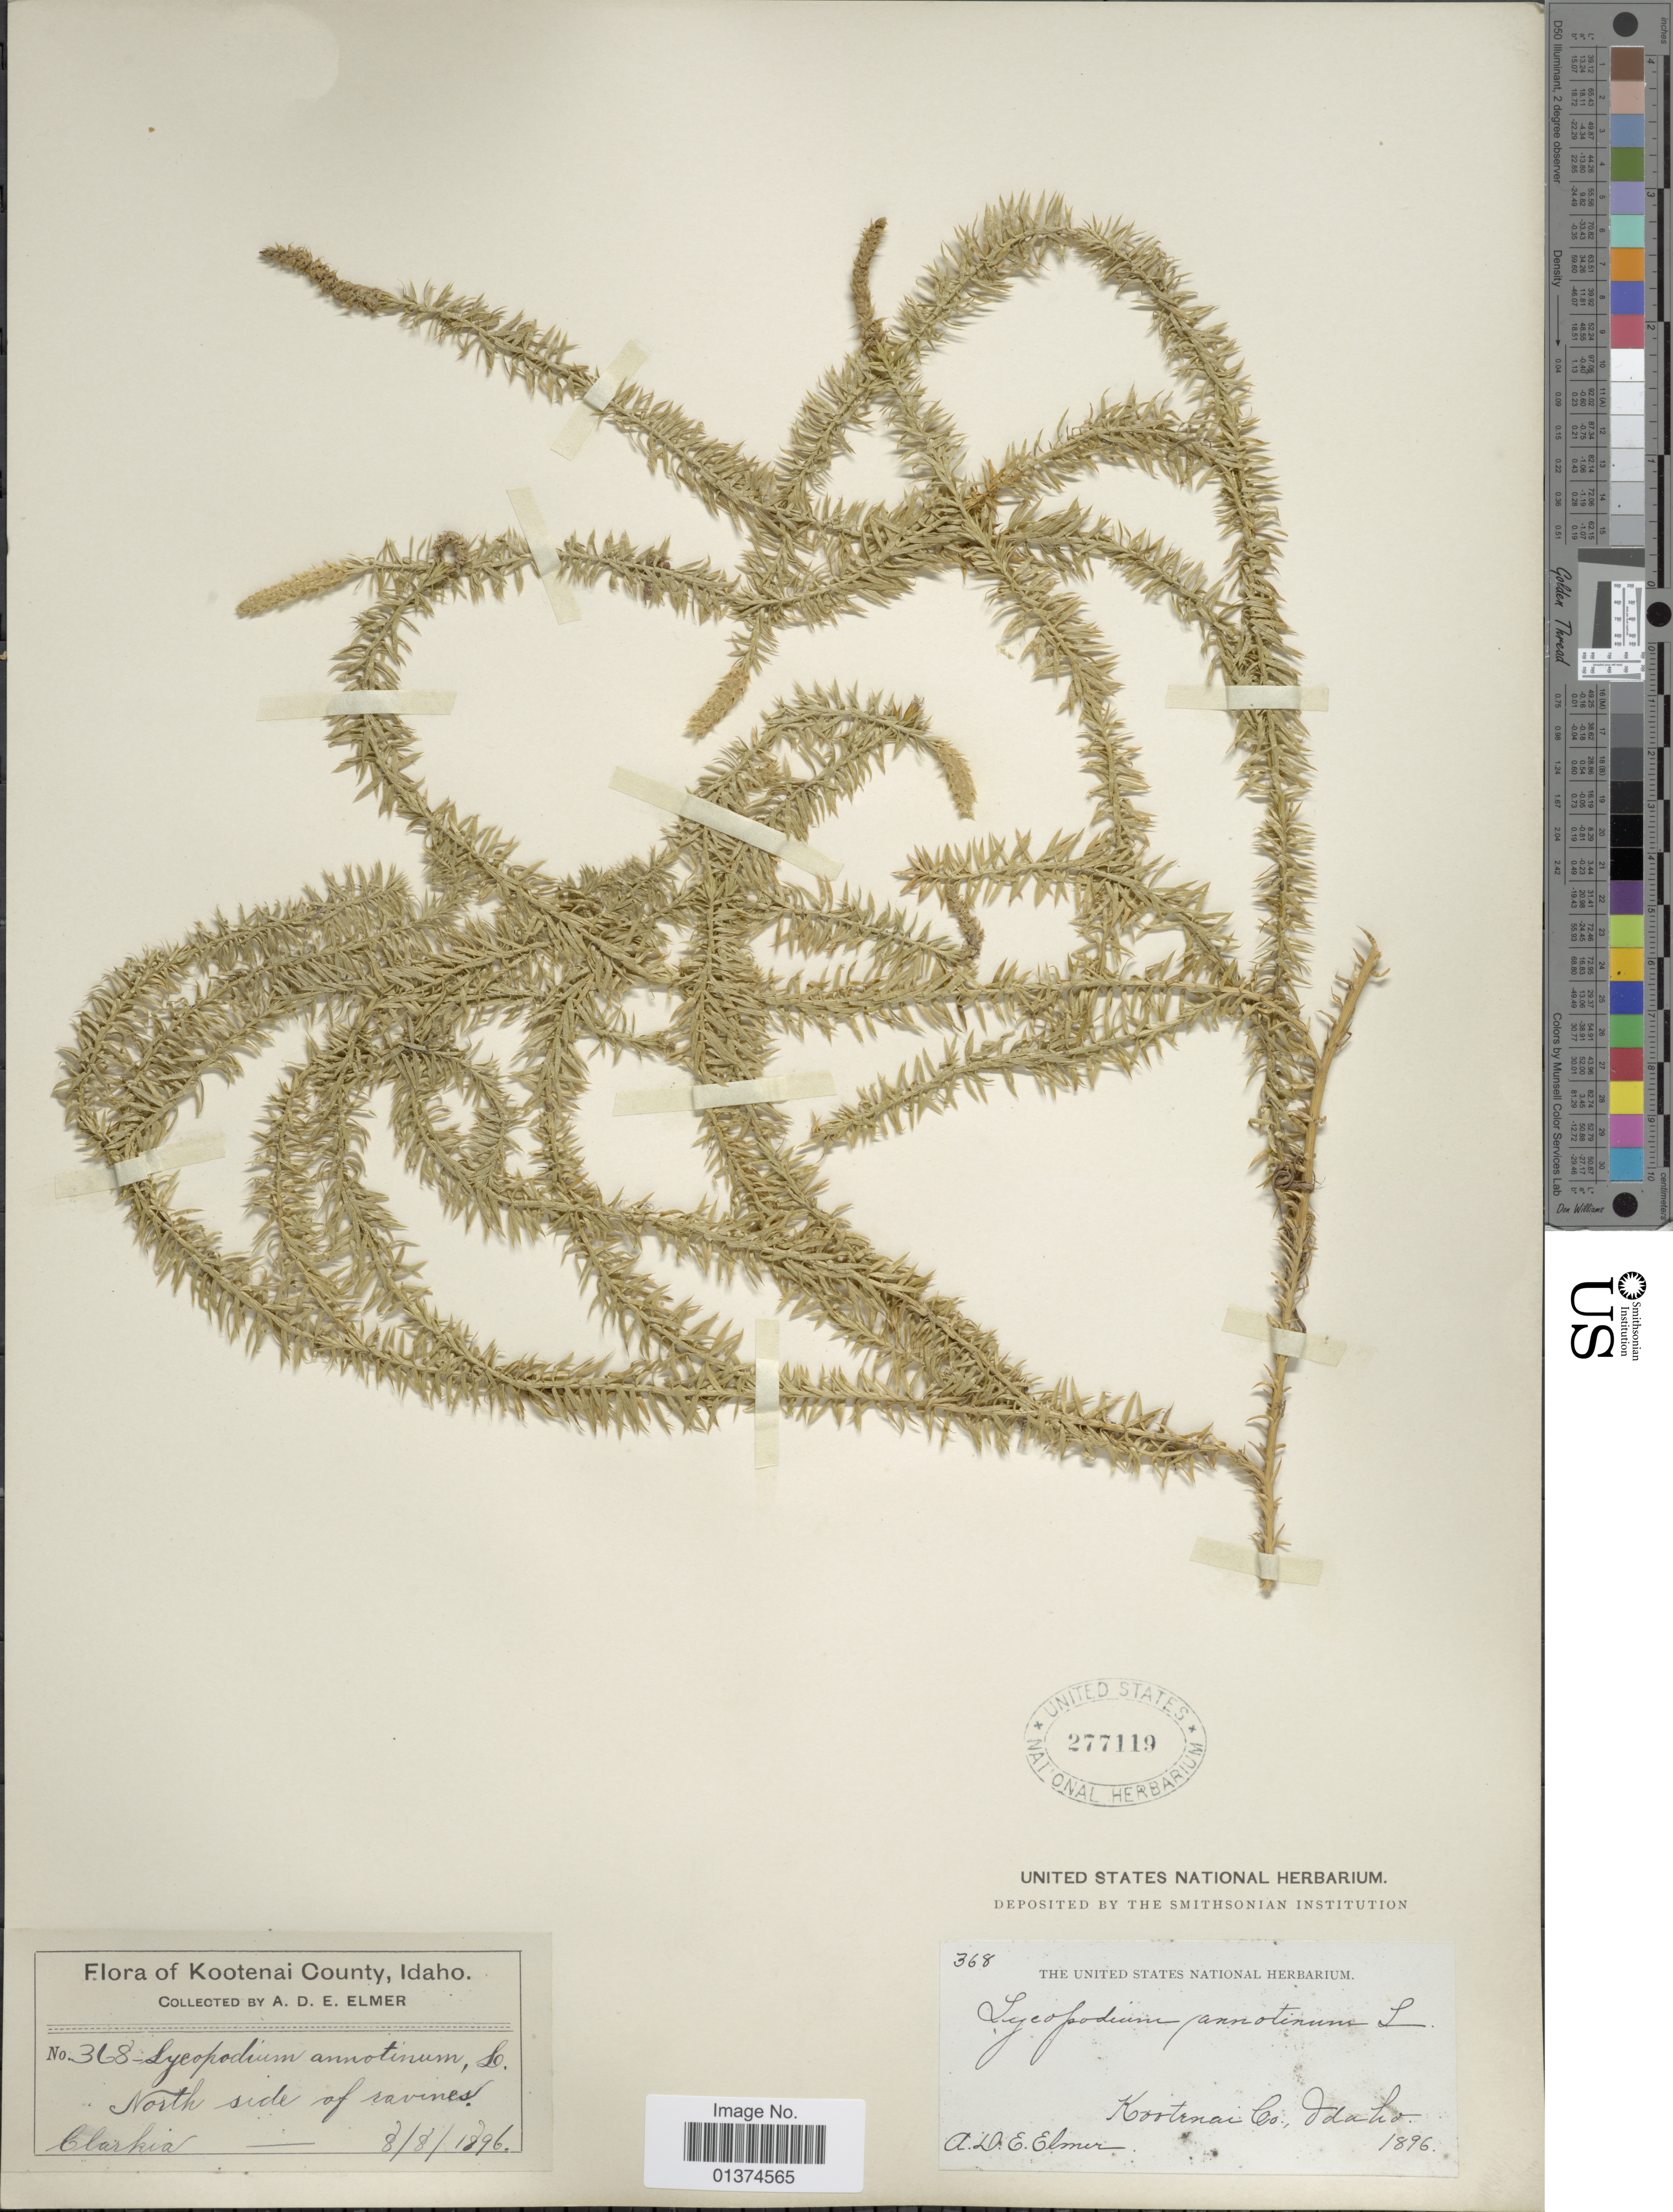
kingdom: Plantae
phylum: Tracheophyta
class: Lycopodiopsida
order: Lycopodiales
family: Lycopodiaceae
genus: Spinulum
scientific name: Spinulum annotinum subsp. annotinum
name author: (L.) A. Haines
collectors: A. D. E. Elmer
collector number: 368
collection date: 1896-08-08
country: United States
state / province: Idaho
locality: Kootenai County, North side of ravines, Clarkia.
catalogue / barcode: US 277119